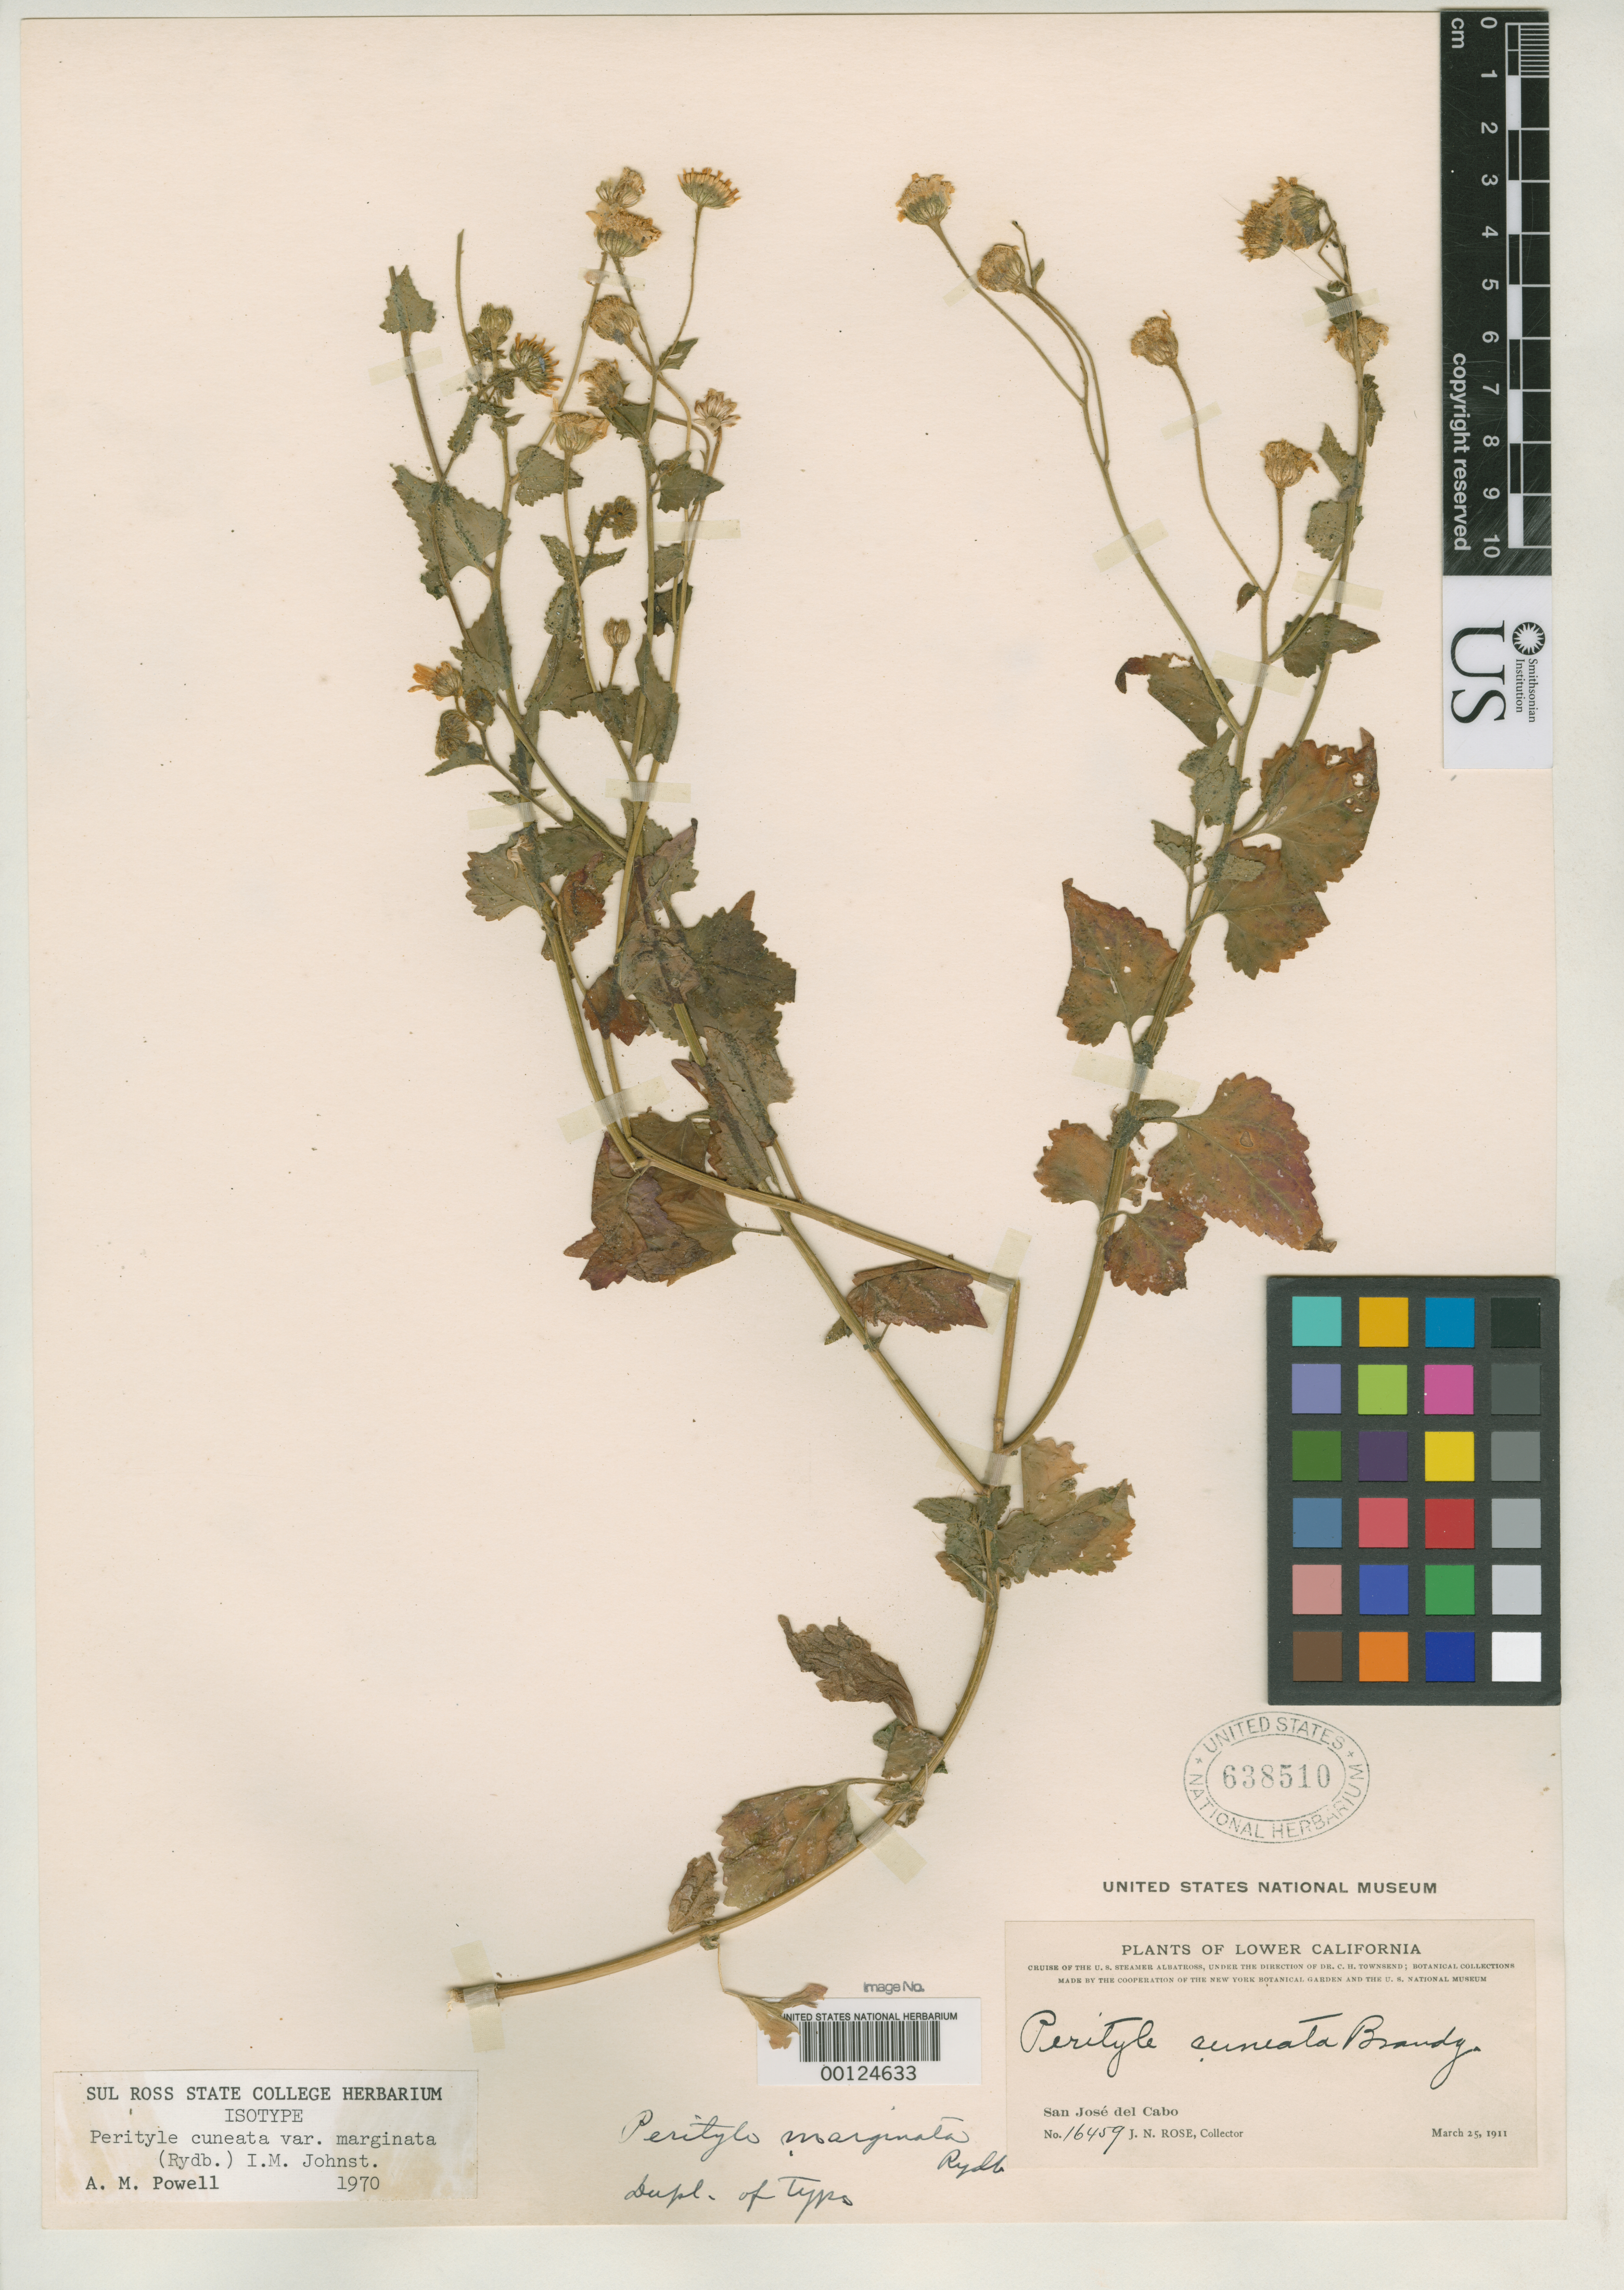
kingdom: Plantae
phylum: Tracheophyta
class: Magnoliopsida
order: Asterales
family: Asteraceae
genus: Perityle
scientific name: Perityle marginata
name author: Rydb.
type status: Isotype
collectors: J. N. Rose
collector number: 16459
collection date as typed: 25 Mar 1911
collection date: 1911-03-25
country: Mexico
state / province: Baja California Sur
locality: San José del Cabo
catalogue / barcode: US 638510